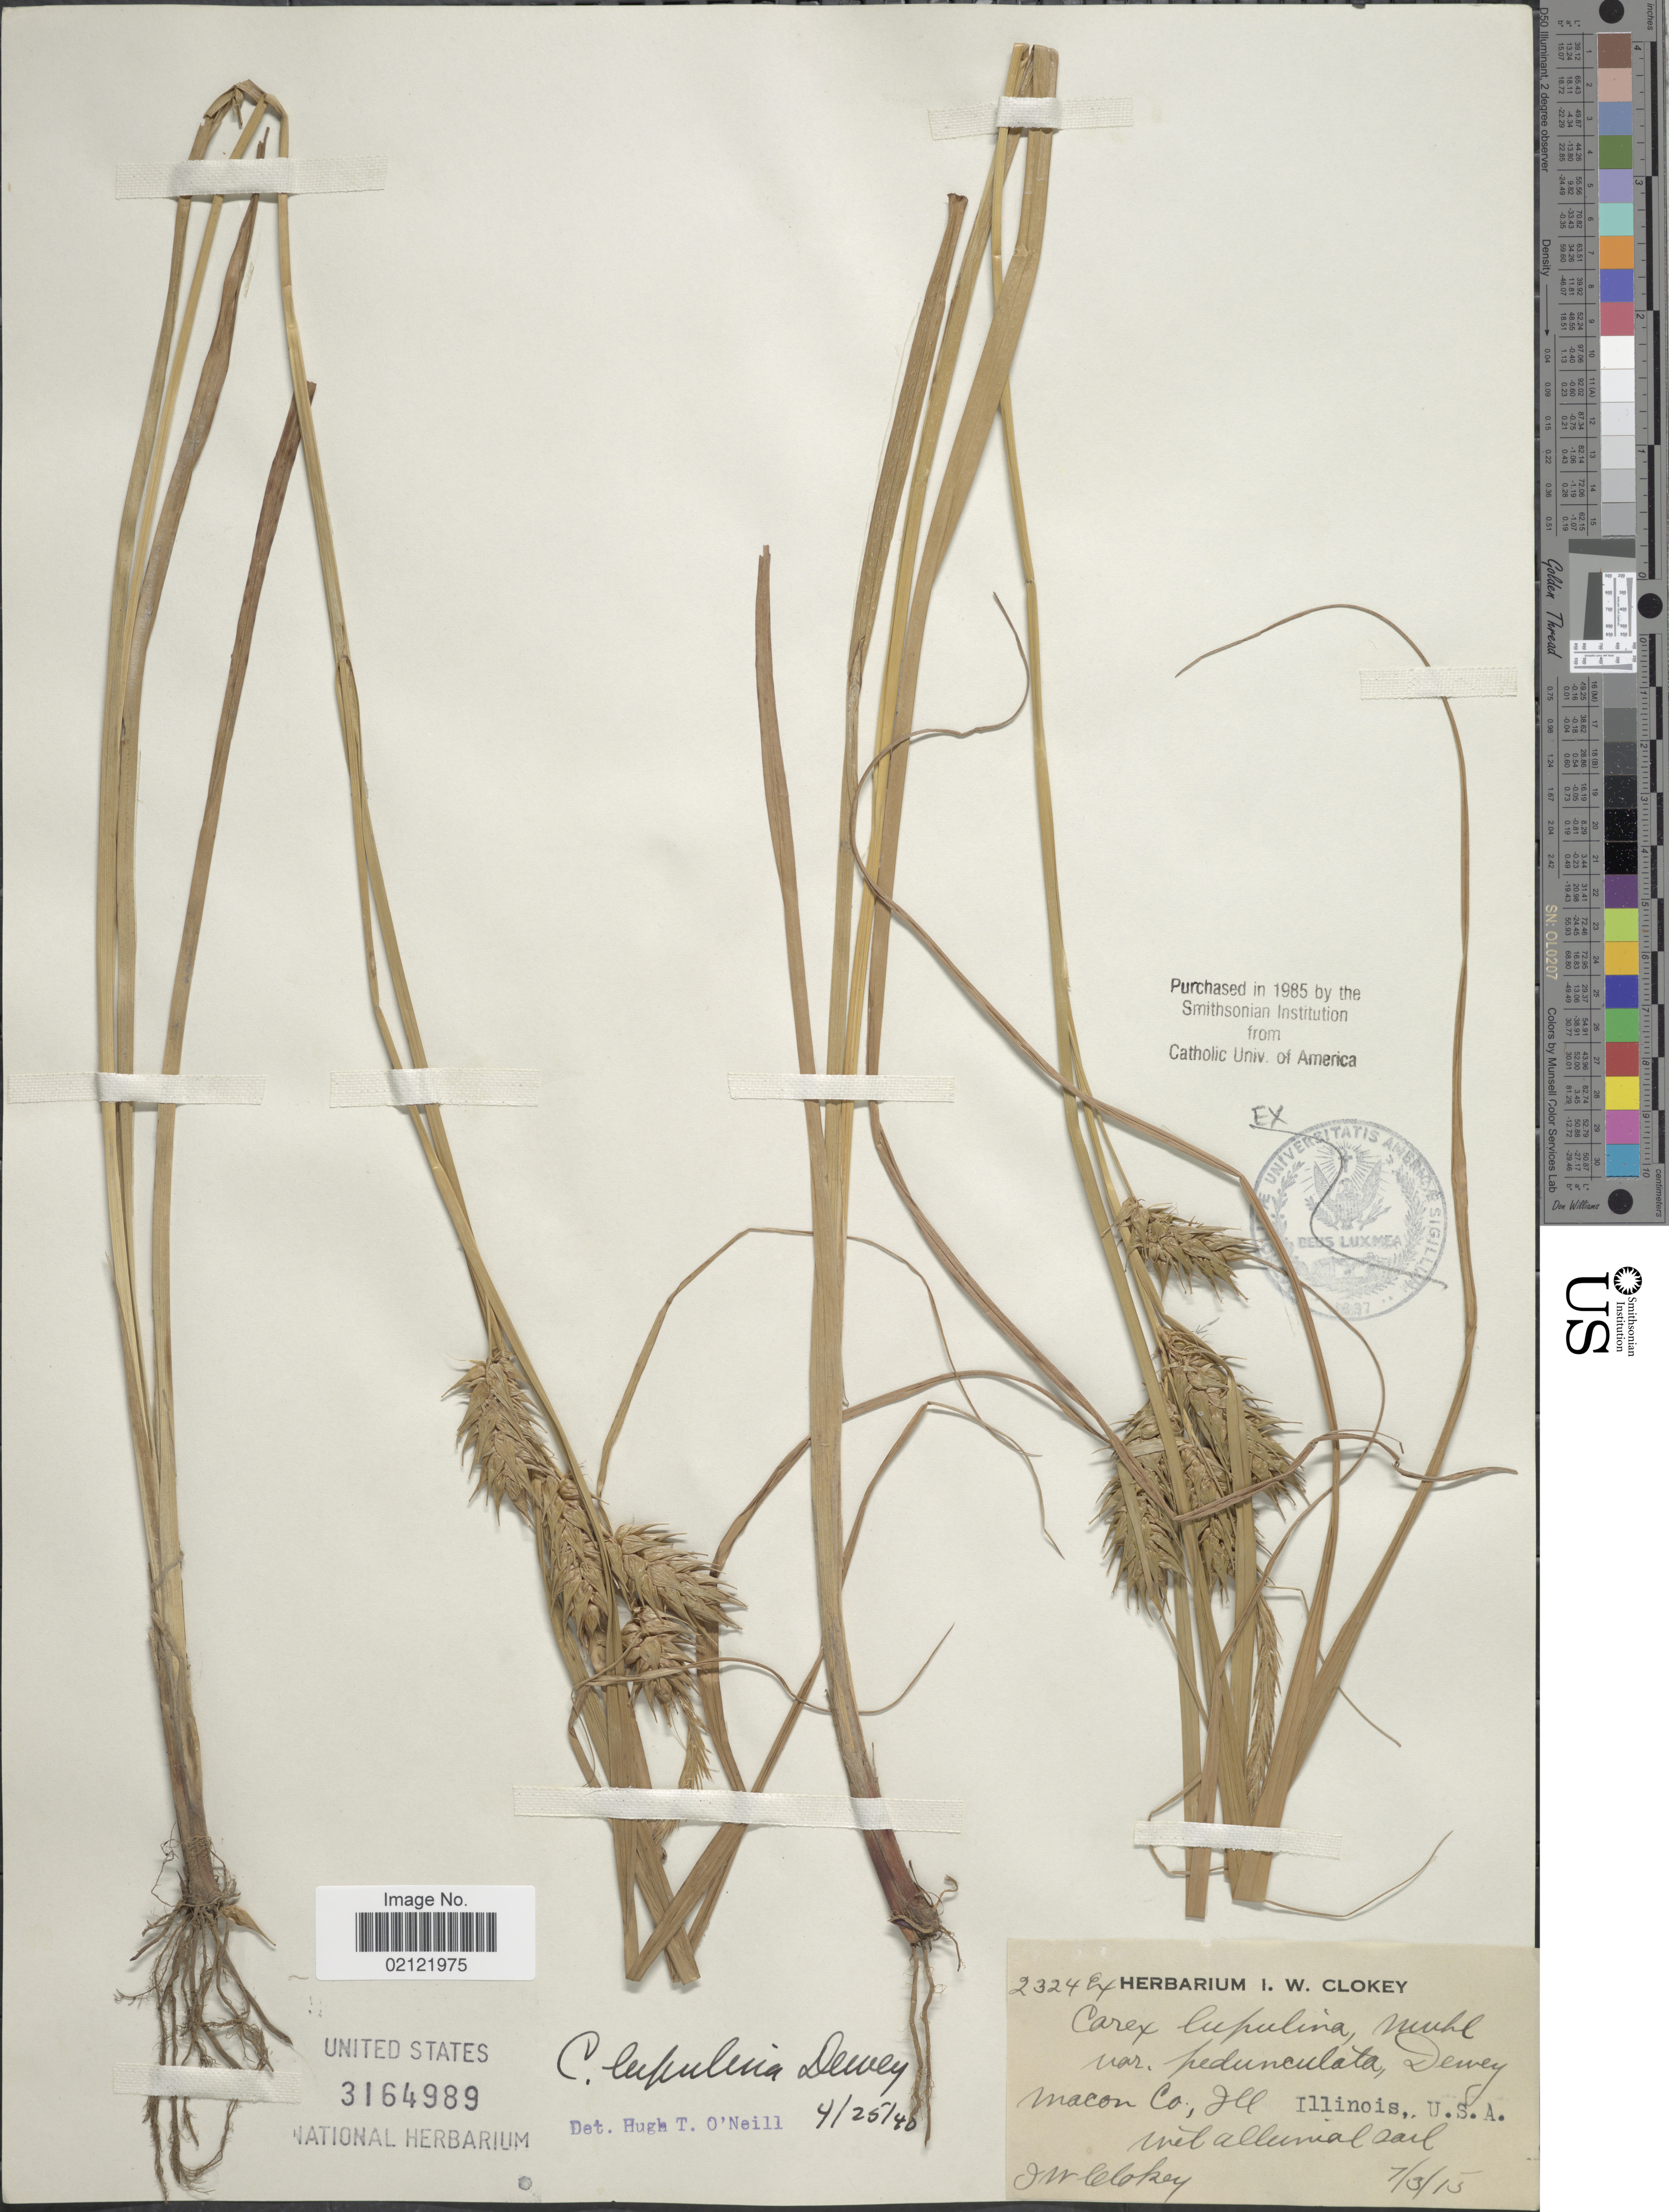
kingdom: Plantae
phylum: Tracheophyta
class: Liliopsida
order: Poales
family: Cyperaceae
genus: Carex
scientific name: Carex lupulina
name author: Muhl. ex Willd.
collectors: I. W. Clokey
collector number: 2324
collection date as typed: Transcribed d/m/y: 3/7/15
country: United States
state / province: Illinois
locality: Macon Co., Illinois, U.S.A.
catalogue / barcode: US 3164989